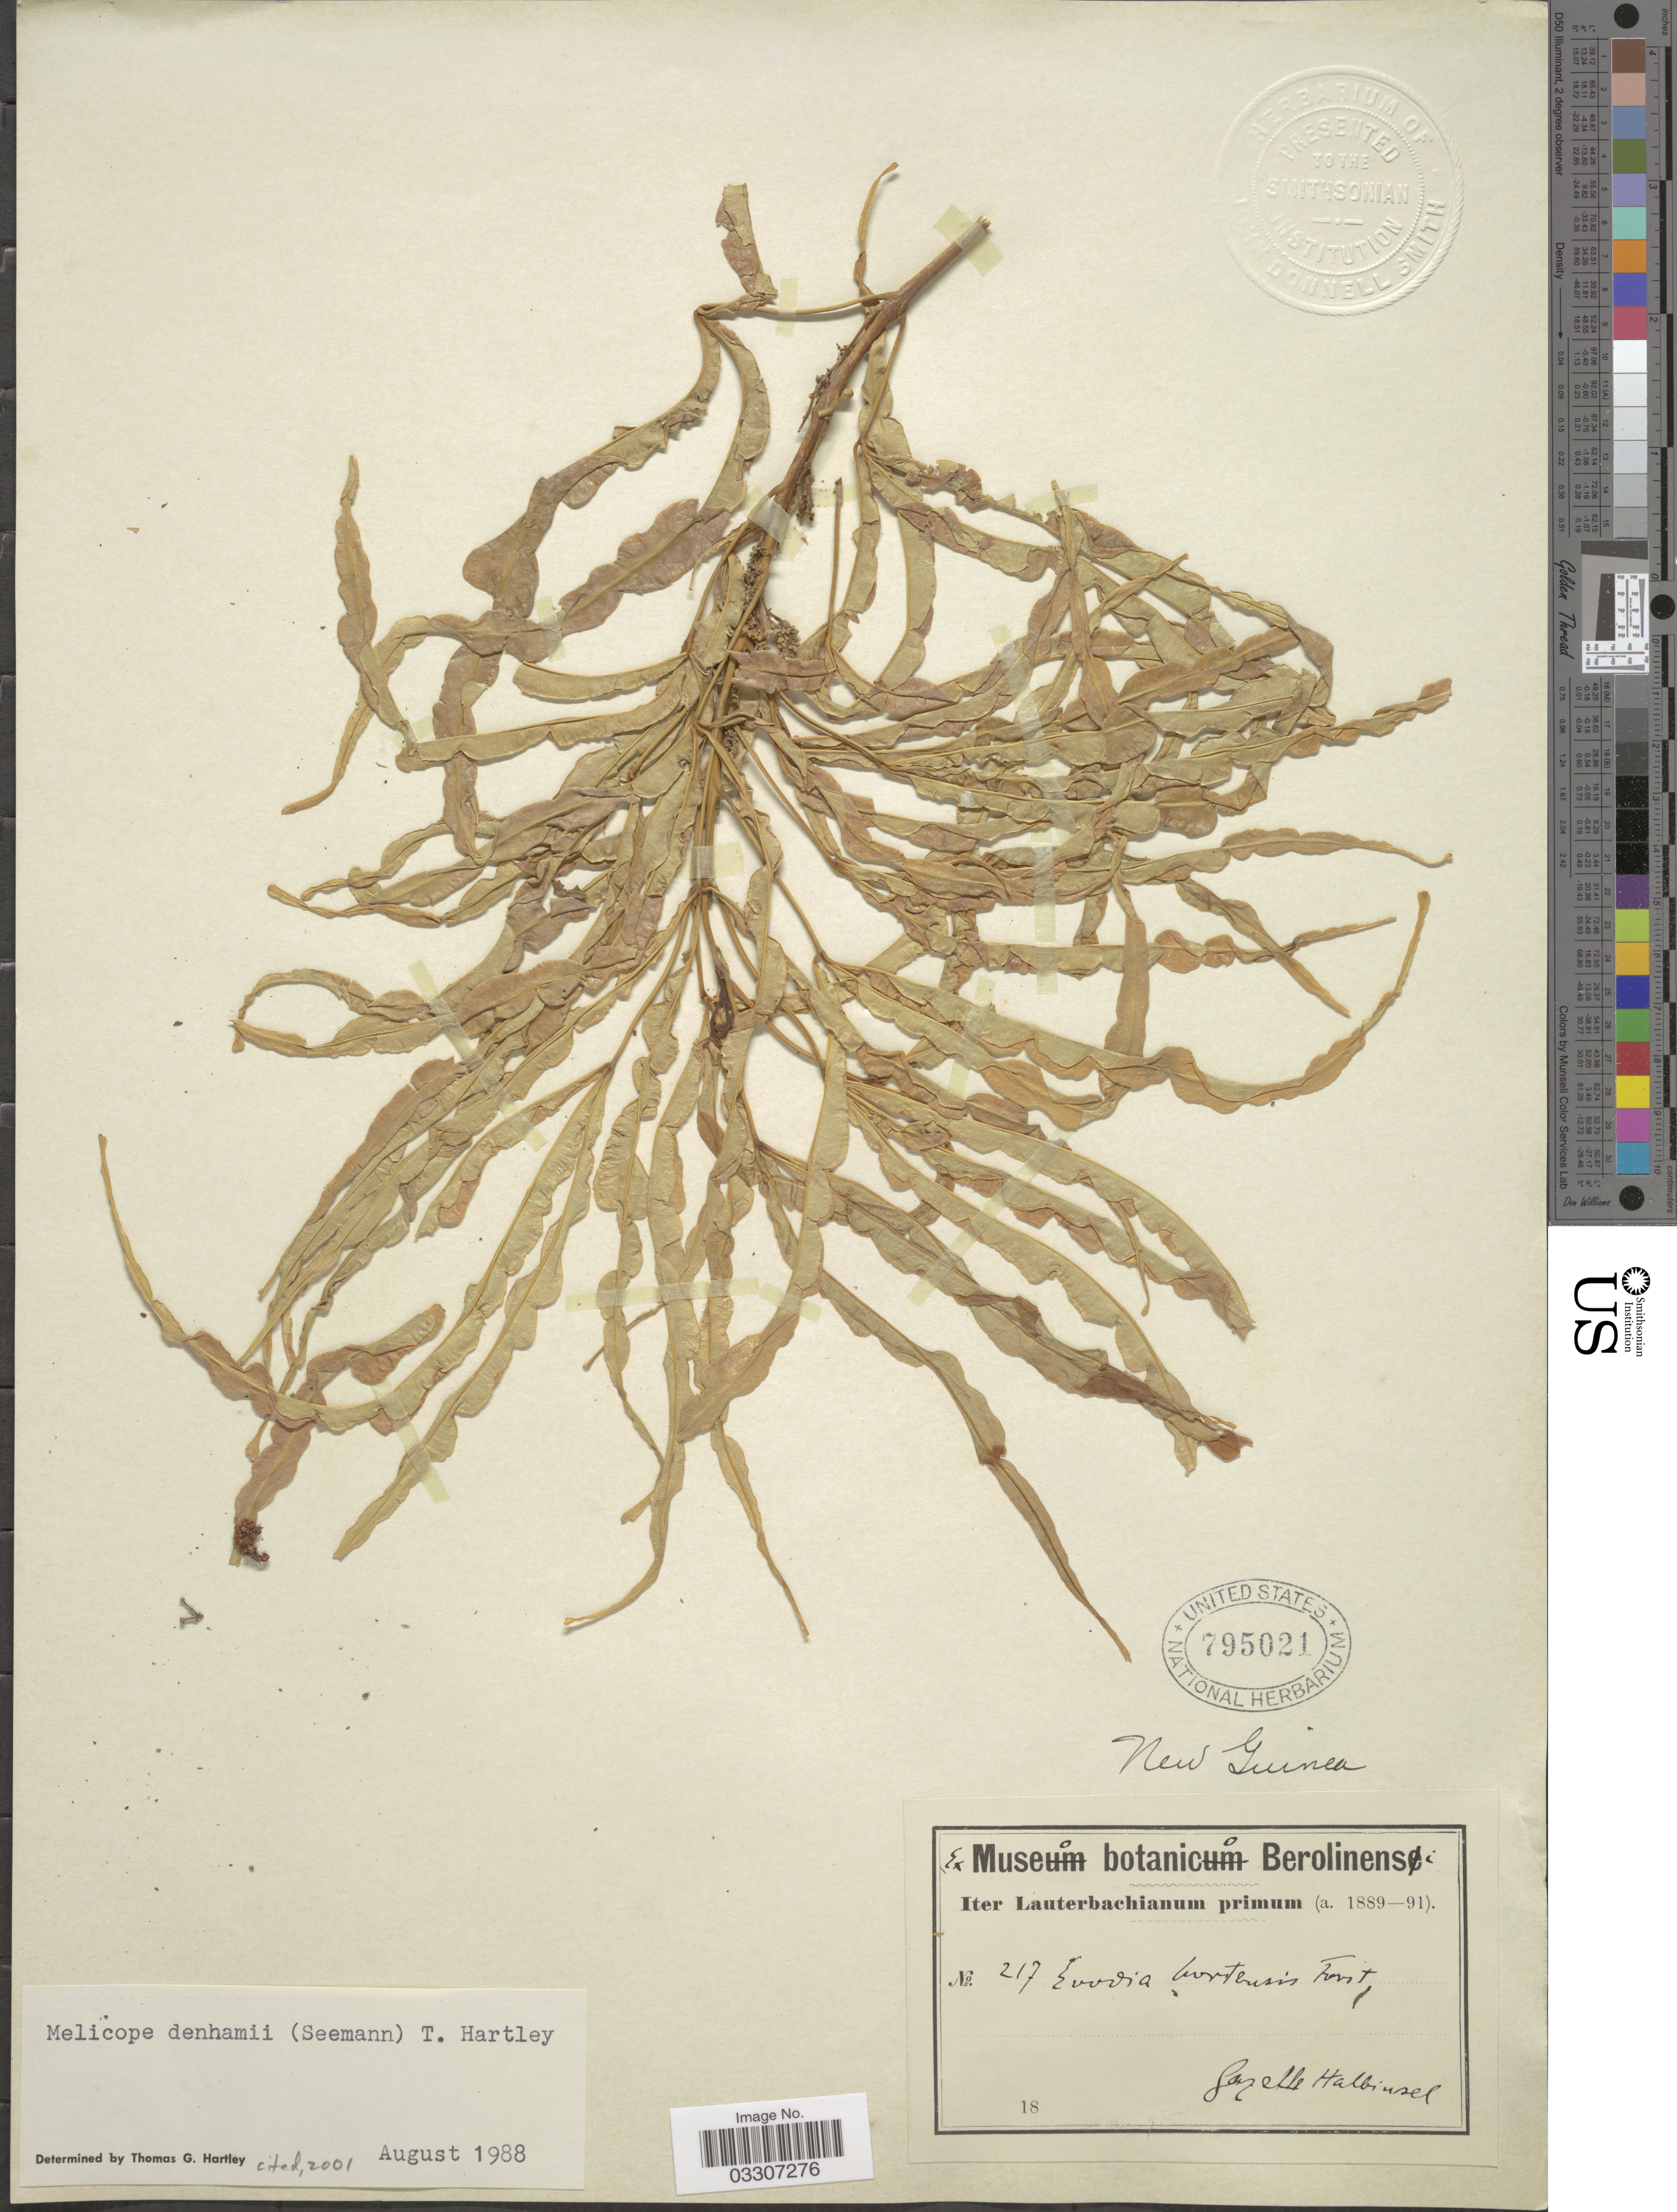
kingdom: Plantae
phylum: Tracheophyta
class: Magnoliopsida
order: Sapindales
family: Rutaceae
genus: Melicope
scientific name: Melicope denhamii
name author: (Seem.) T.G. Hartley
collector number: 217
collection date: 1889/1891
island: New Guinea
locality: New Guinea. Gazette Halbinsel [unsure placement]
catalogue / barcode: US 795021